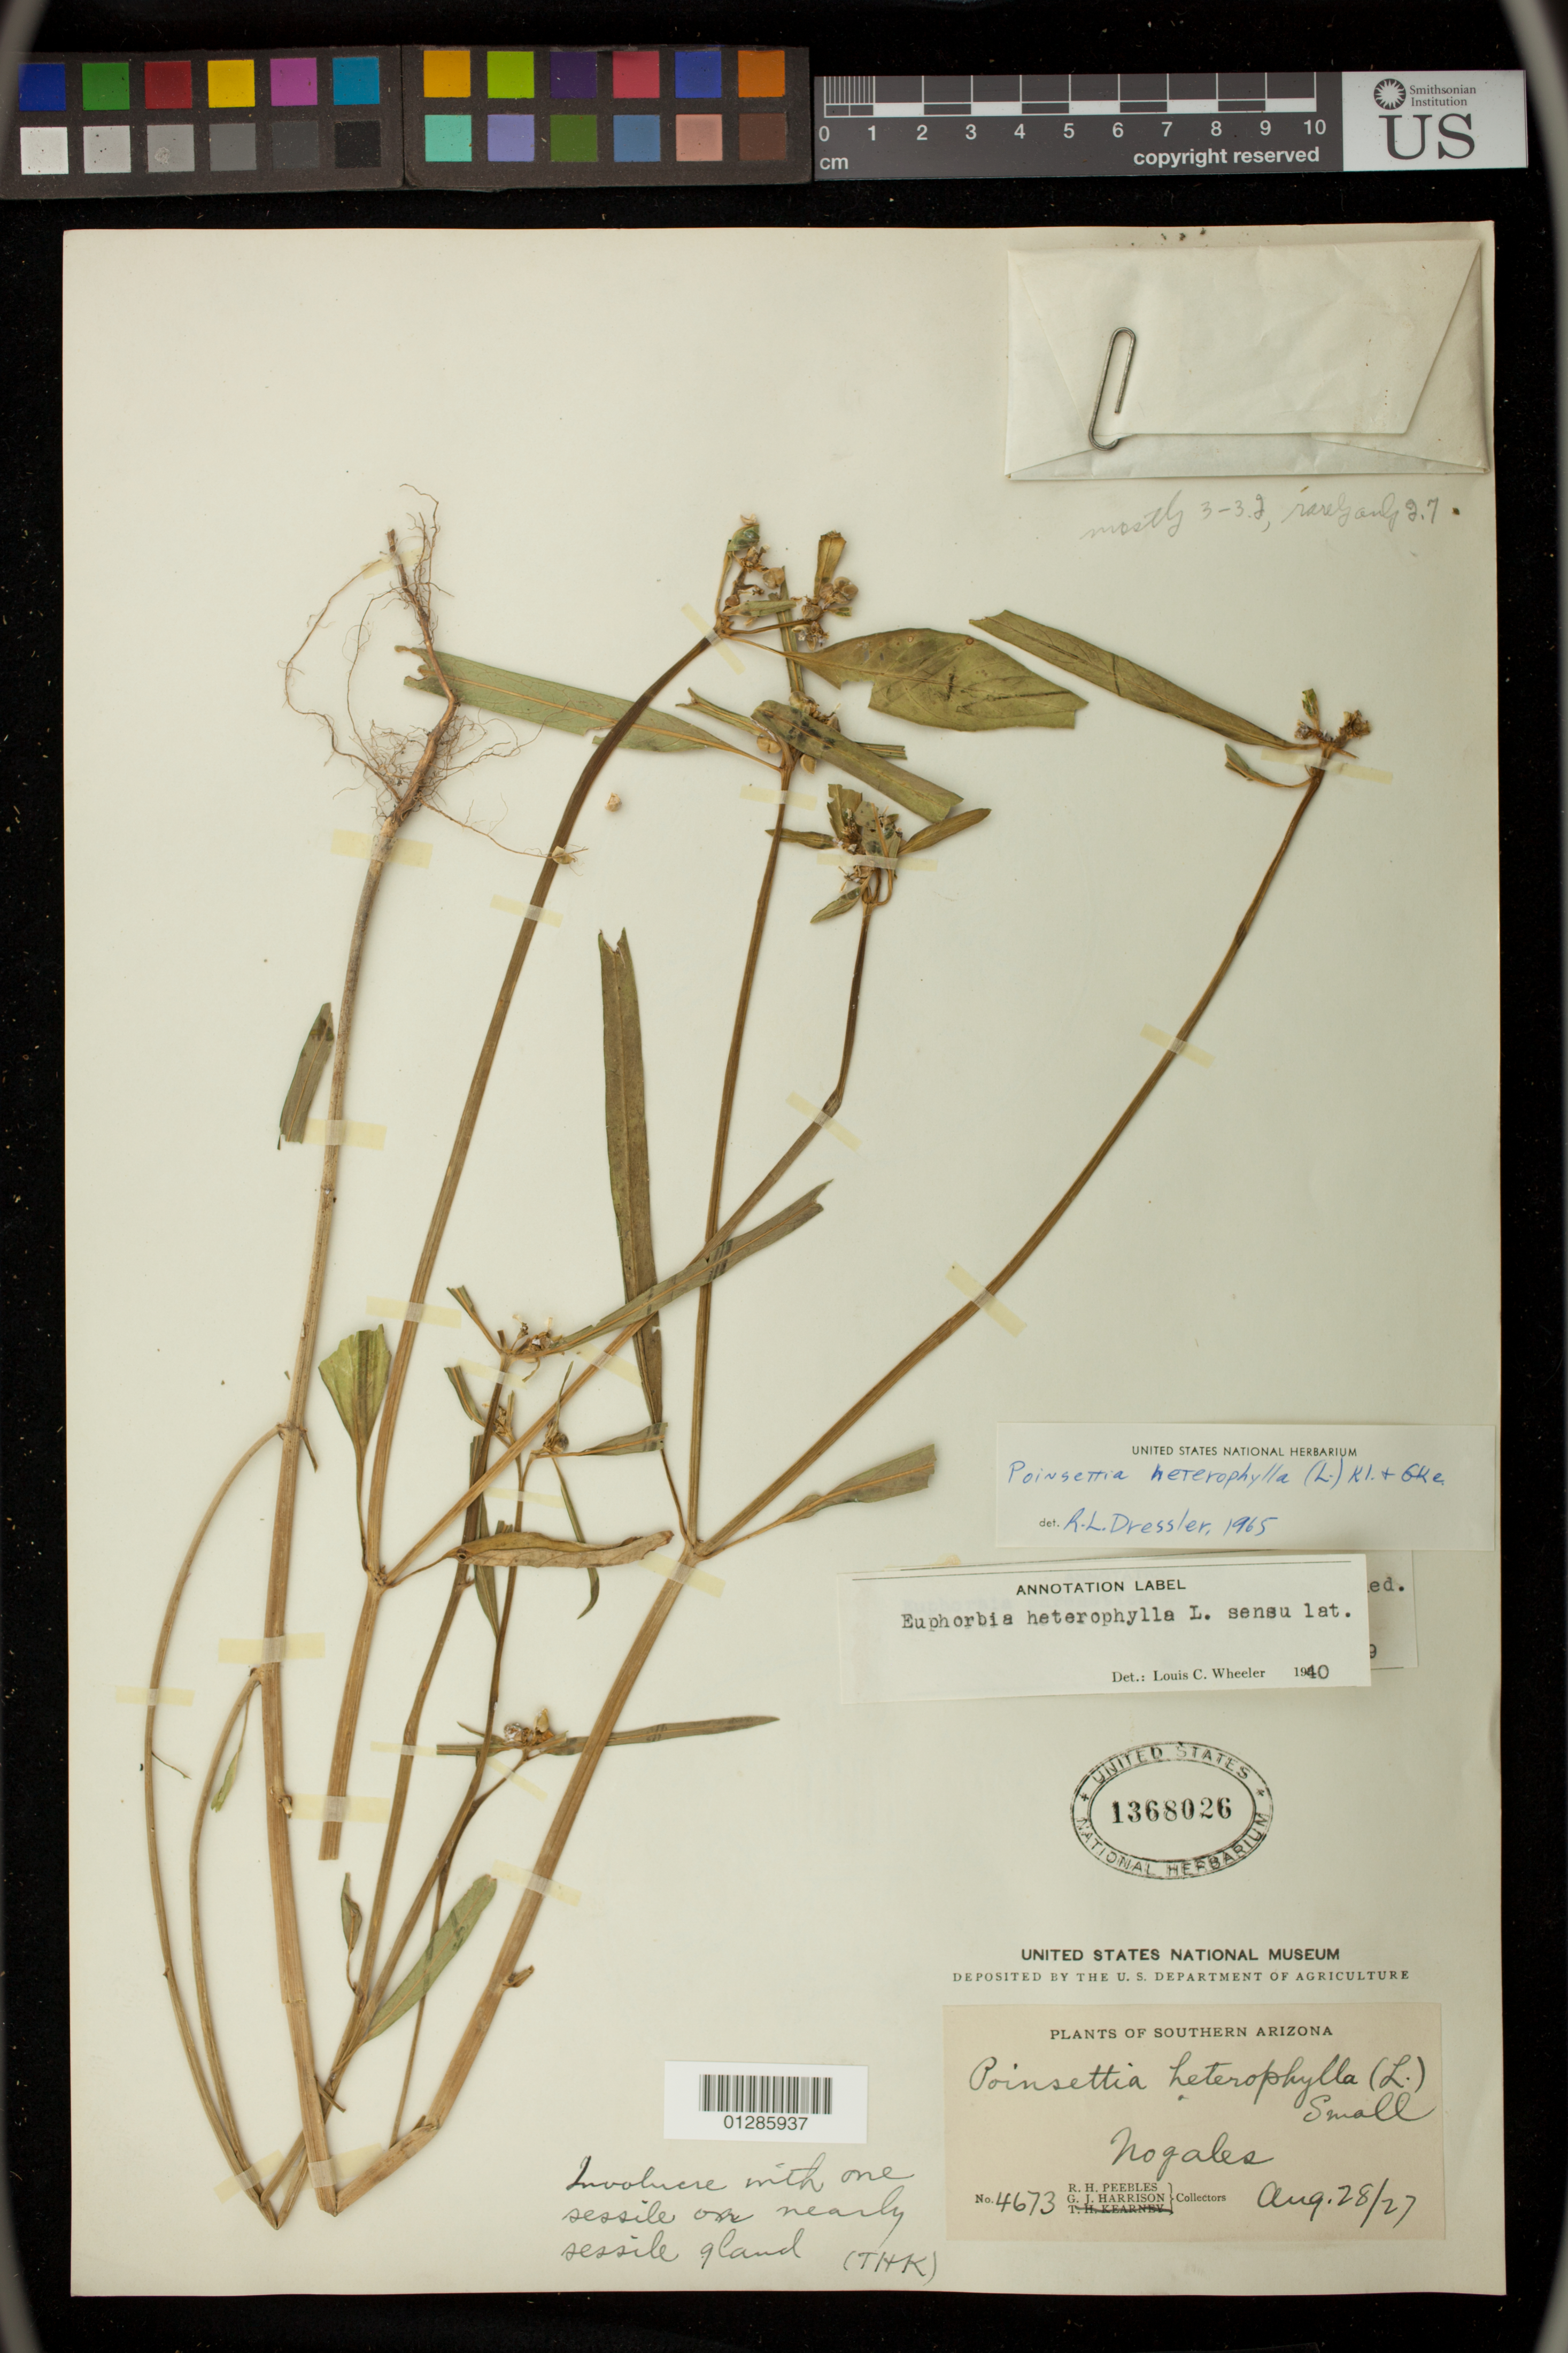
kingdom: Plantae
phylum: Tracheophyta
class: Magnoliopsida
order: Malpighiales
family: Euphorbiaceae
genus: Euphorbia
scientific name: Euphorbia heterophylla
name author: L.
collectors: R. H. Peebles & G. J. Harrison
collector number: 4673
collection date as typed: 28 Aug 1927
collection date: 1927-08-28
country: United States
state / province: Arizona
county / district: Santa Cruz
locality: Nogales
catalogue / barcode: US 1368026